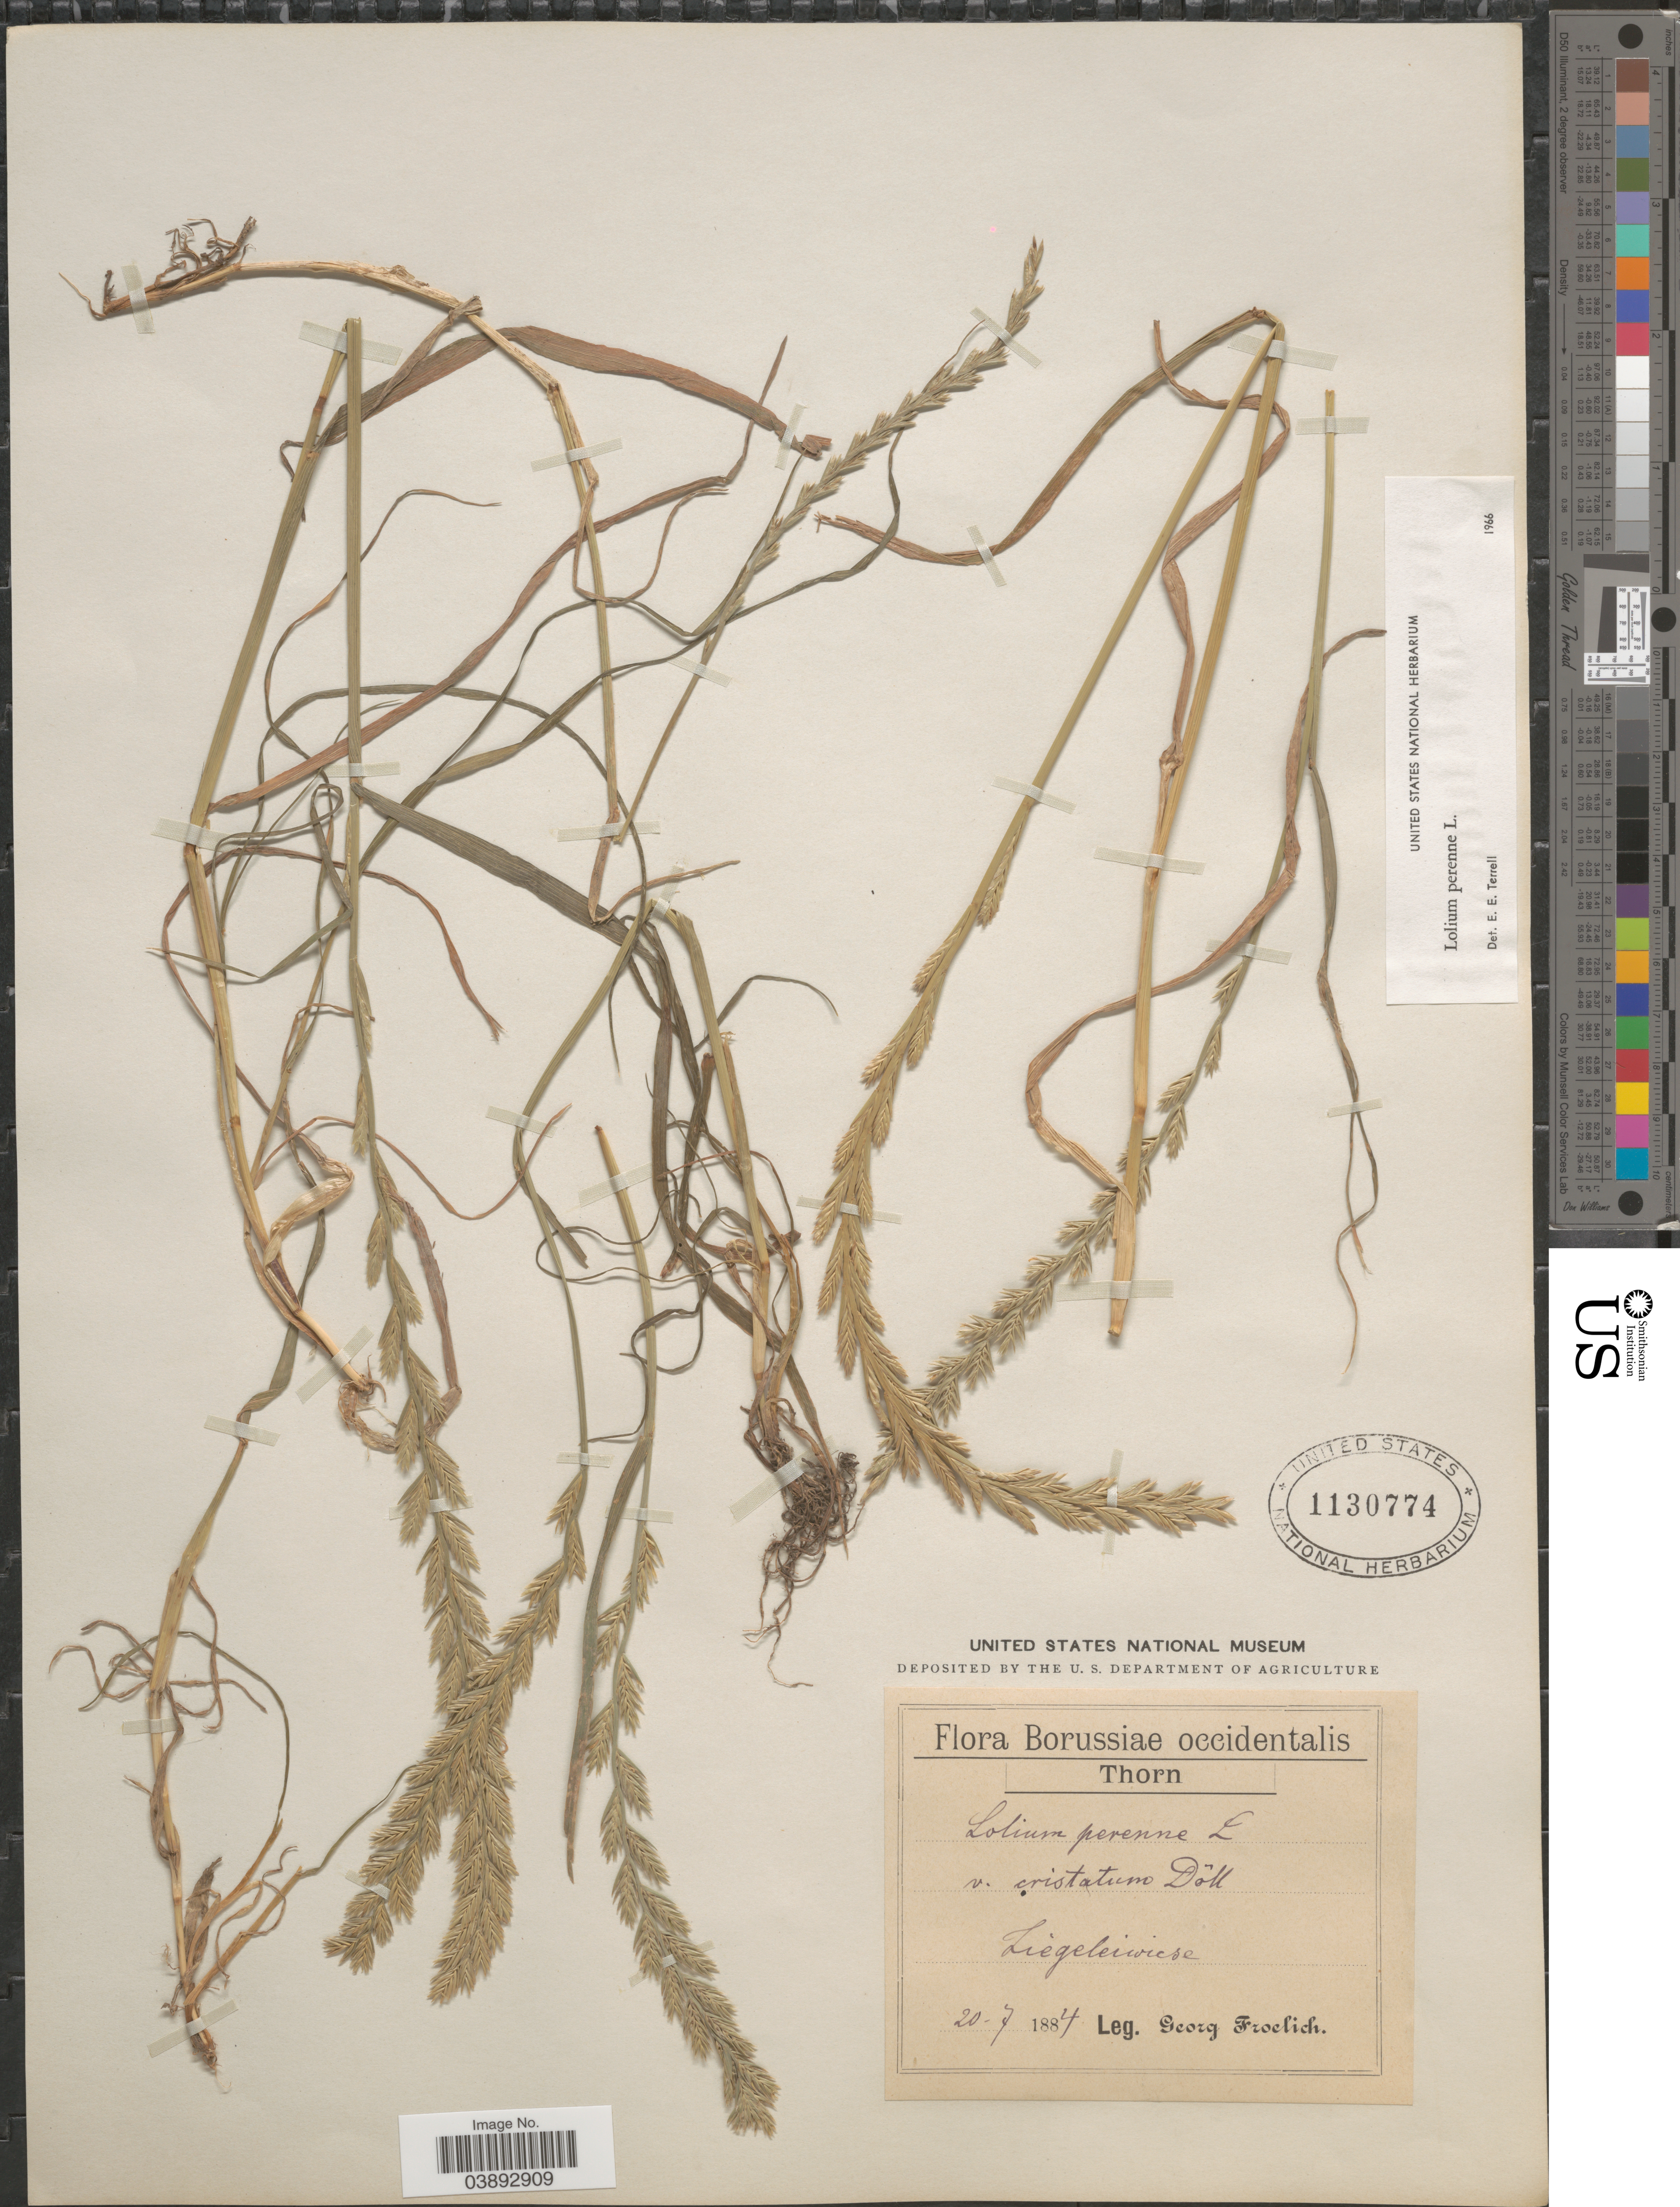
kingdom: Plantae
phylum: Tracheophyta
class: Liliopsida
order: Poales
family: Poaceae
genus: Lolium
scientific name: Lolium perenne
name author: L.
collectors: G. Froelich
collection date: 1884-07-20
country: Poland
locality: Borussiae occidentalis Thorn. Liegeleiwiese.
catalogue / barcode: US 1130774